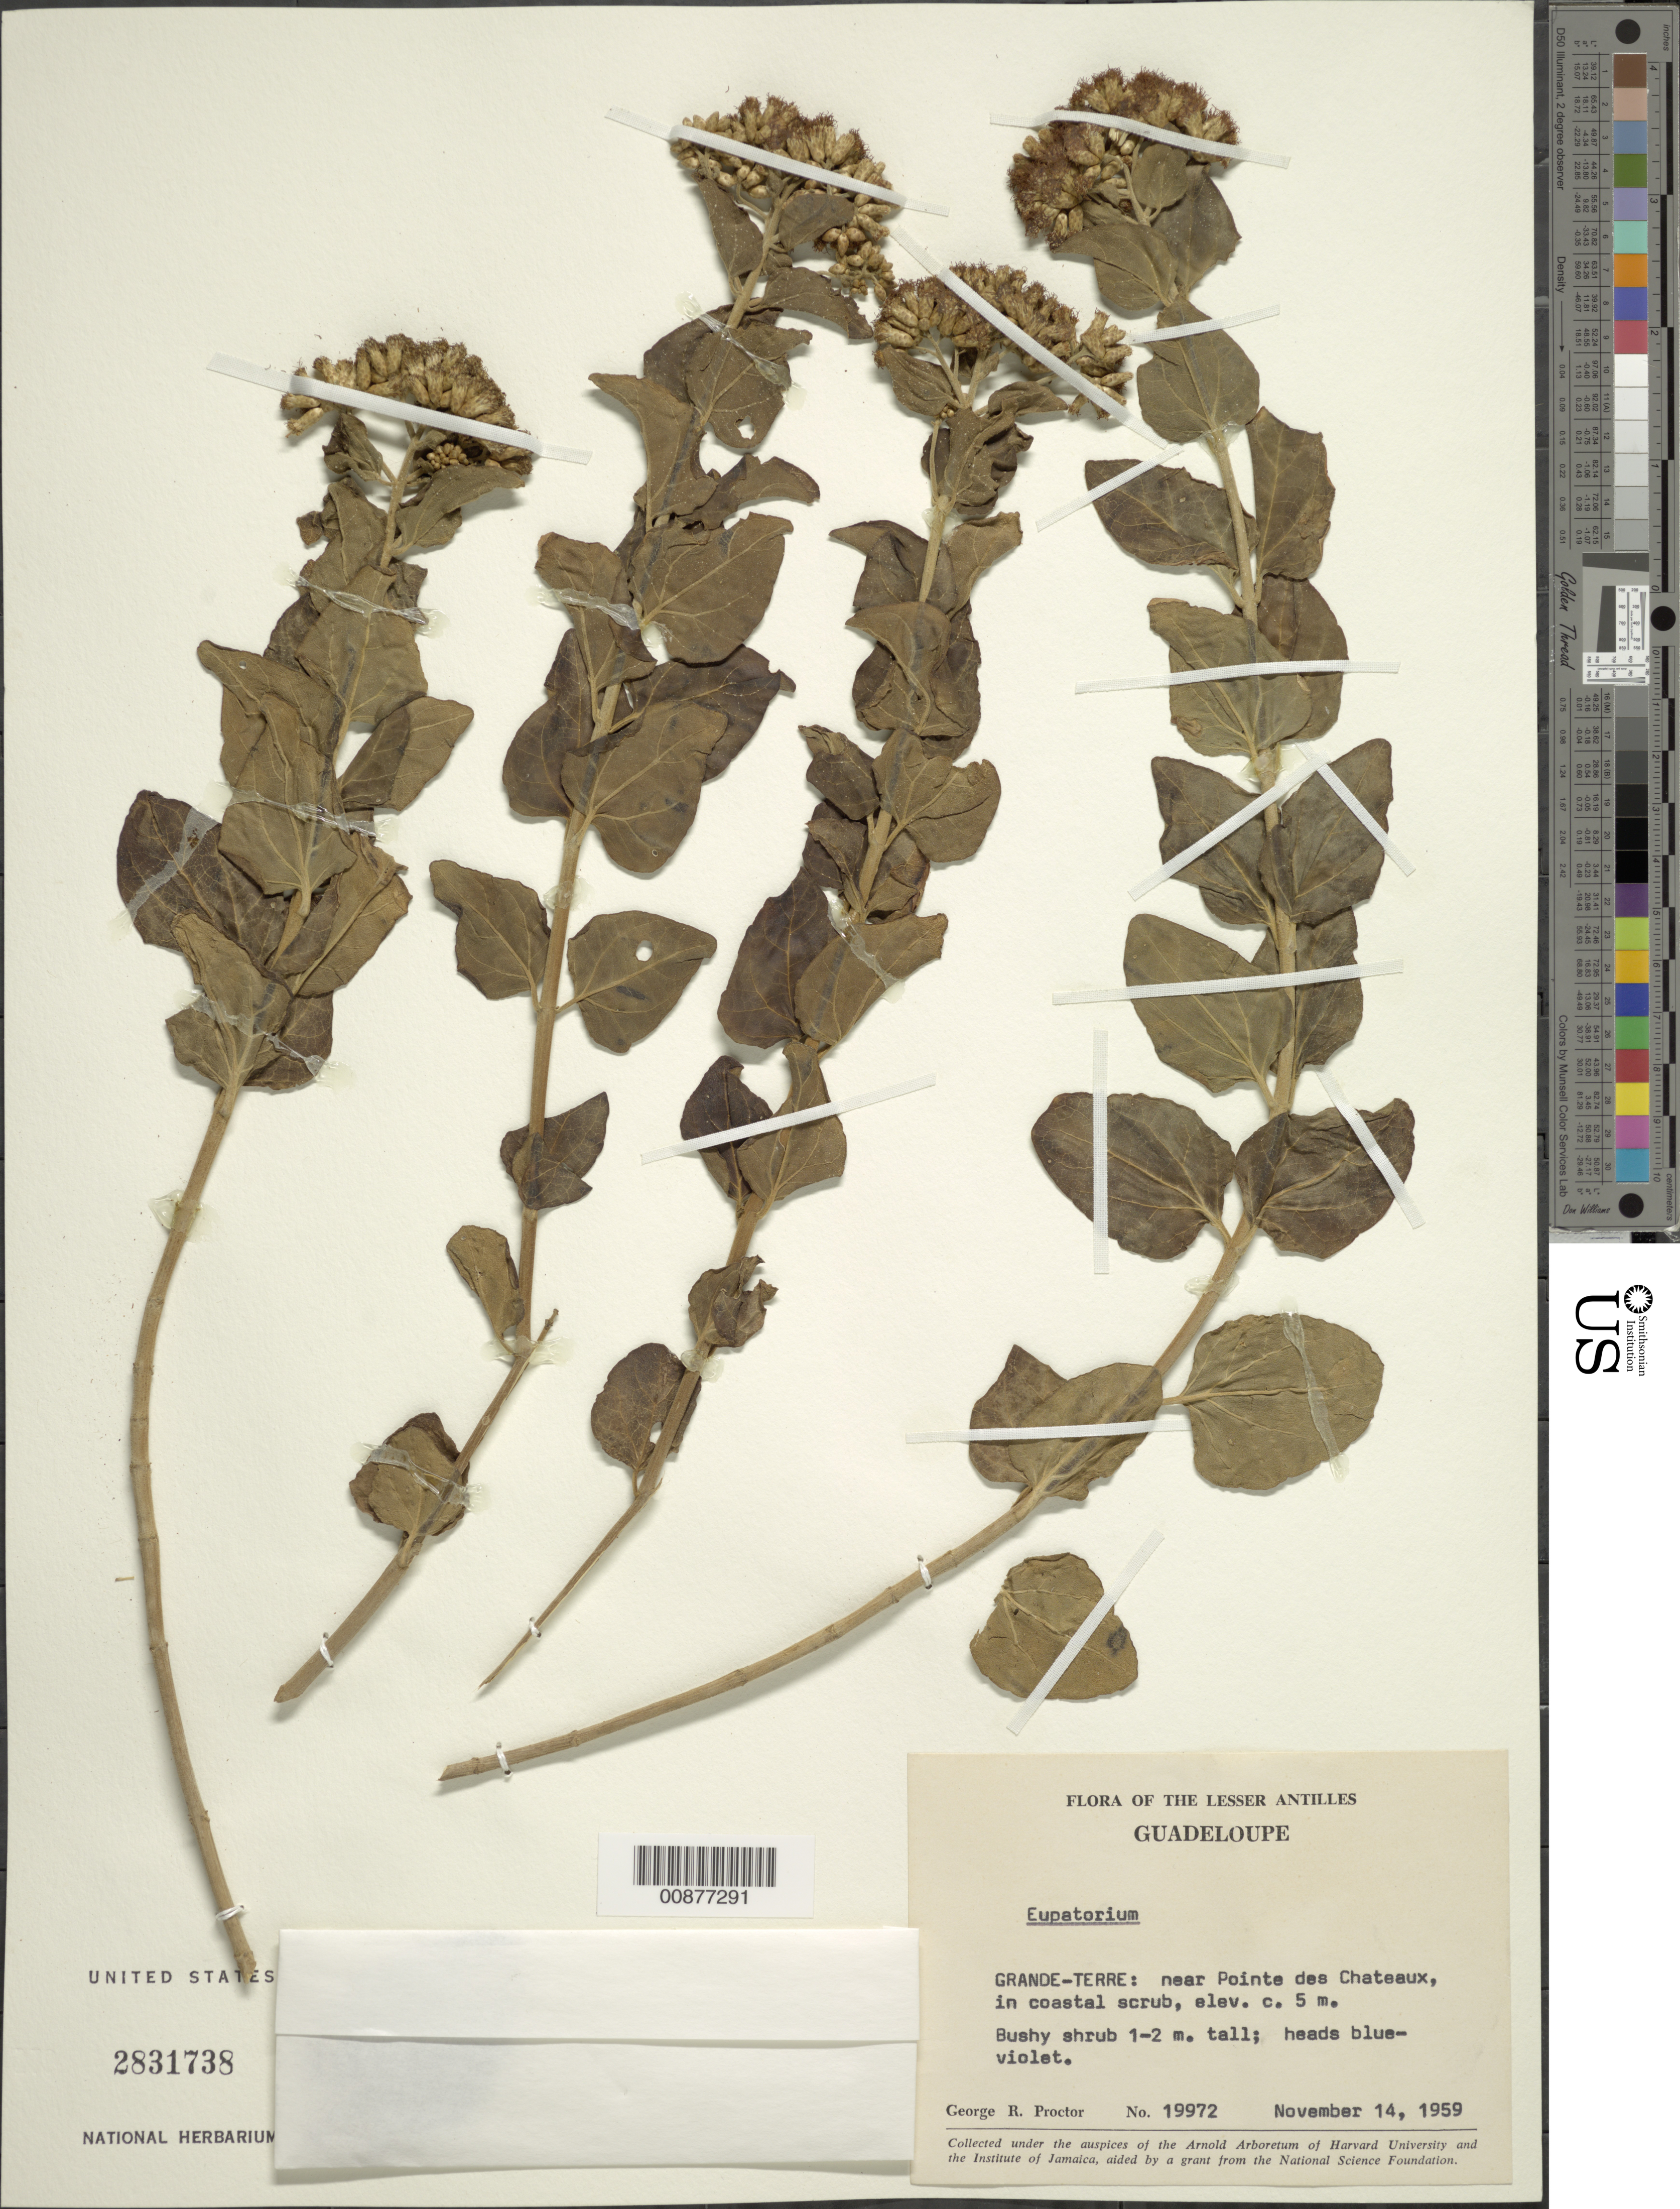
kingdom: Plantae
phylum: Tracheophyta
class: Magnoliopsida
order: Asterales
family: Asteraceae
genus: Chromolaena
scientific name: Chromolaena integrifolia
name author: (Lam.) R.M. King & H. Rob.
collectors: G. R. Proctor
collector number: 19972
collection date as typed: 14 Nov 1959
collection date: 1959-11-14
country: Guadeloupe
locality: Grande-Terre: near Pointe des Chateaux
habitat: In coastal scrub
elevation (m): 5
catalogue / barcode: US 2831738